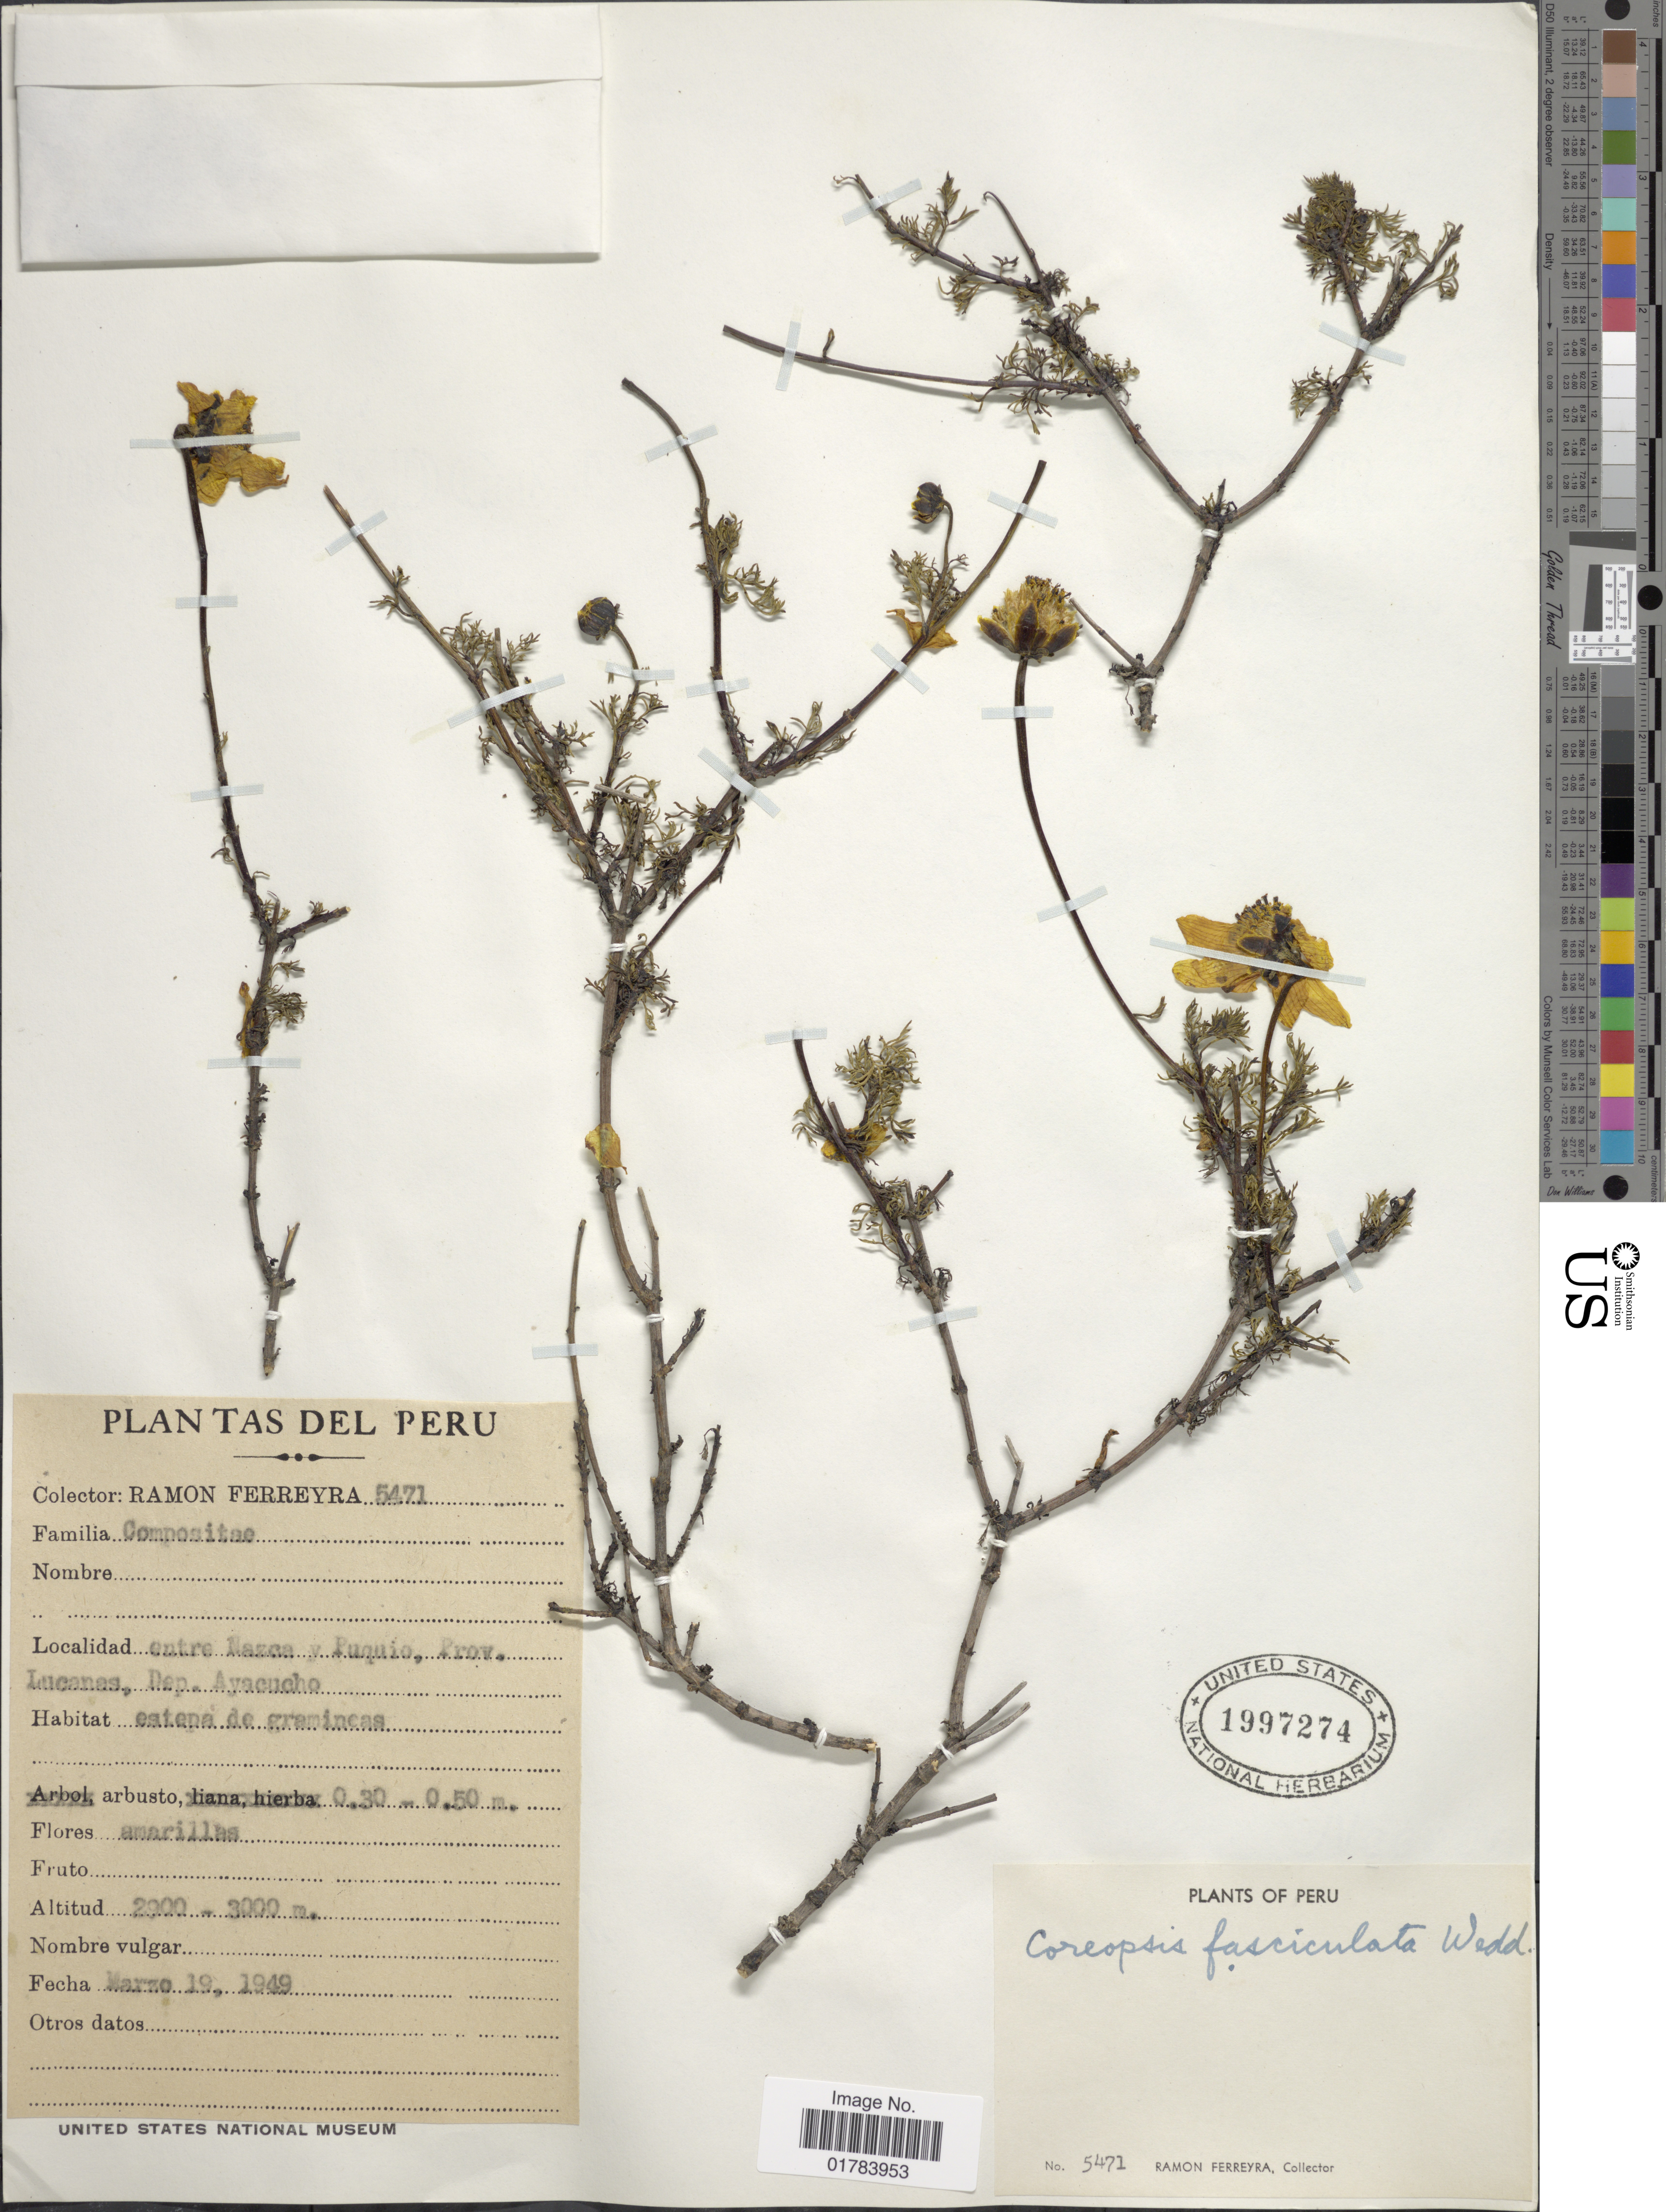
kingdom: Plantae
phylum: Tracheophyta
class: Magnoliopsida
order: Asterales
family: Asteraceae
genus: Coreopsis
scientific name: Coreopsis pickeringii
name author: A. Gray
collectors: R. A. Ferreyra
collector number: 5471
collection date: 1949-03-19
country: Peru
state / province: Ayacucho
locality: Entre Nazca y Puqio, Prov. Lucanas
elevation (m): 2900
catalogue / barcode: US 1997274